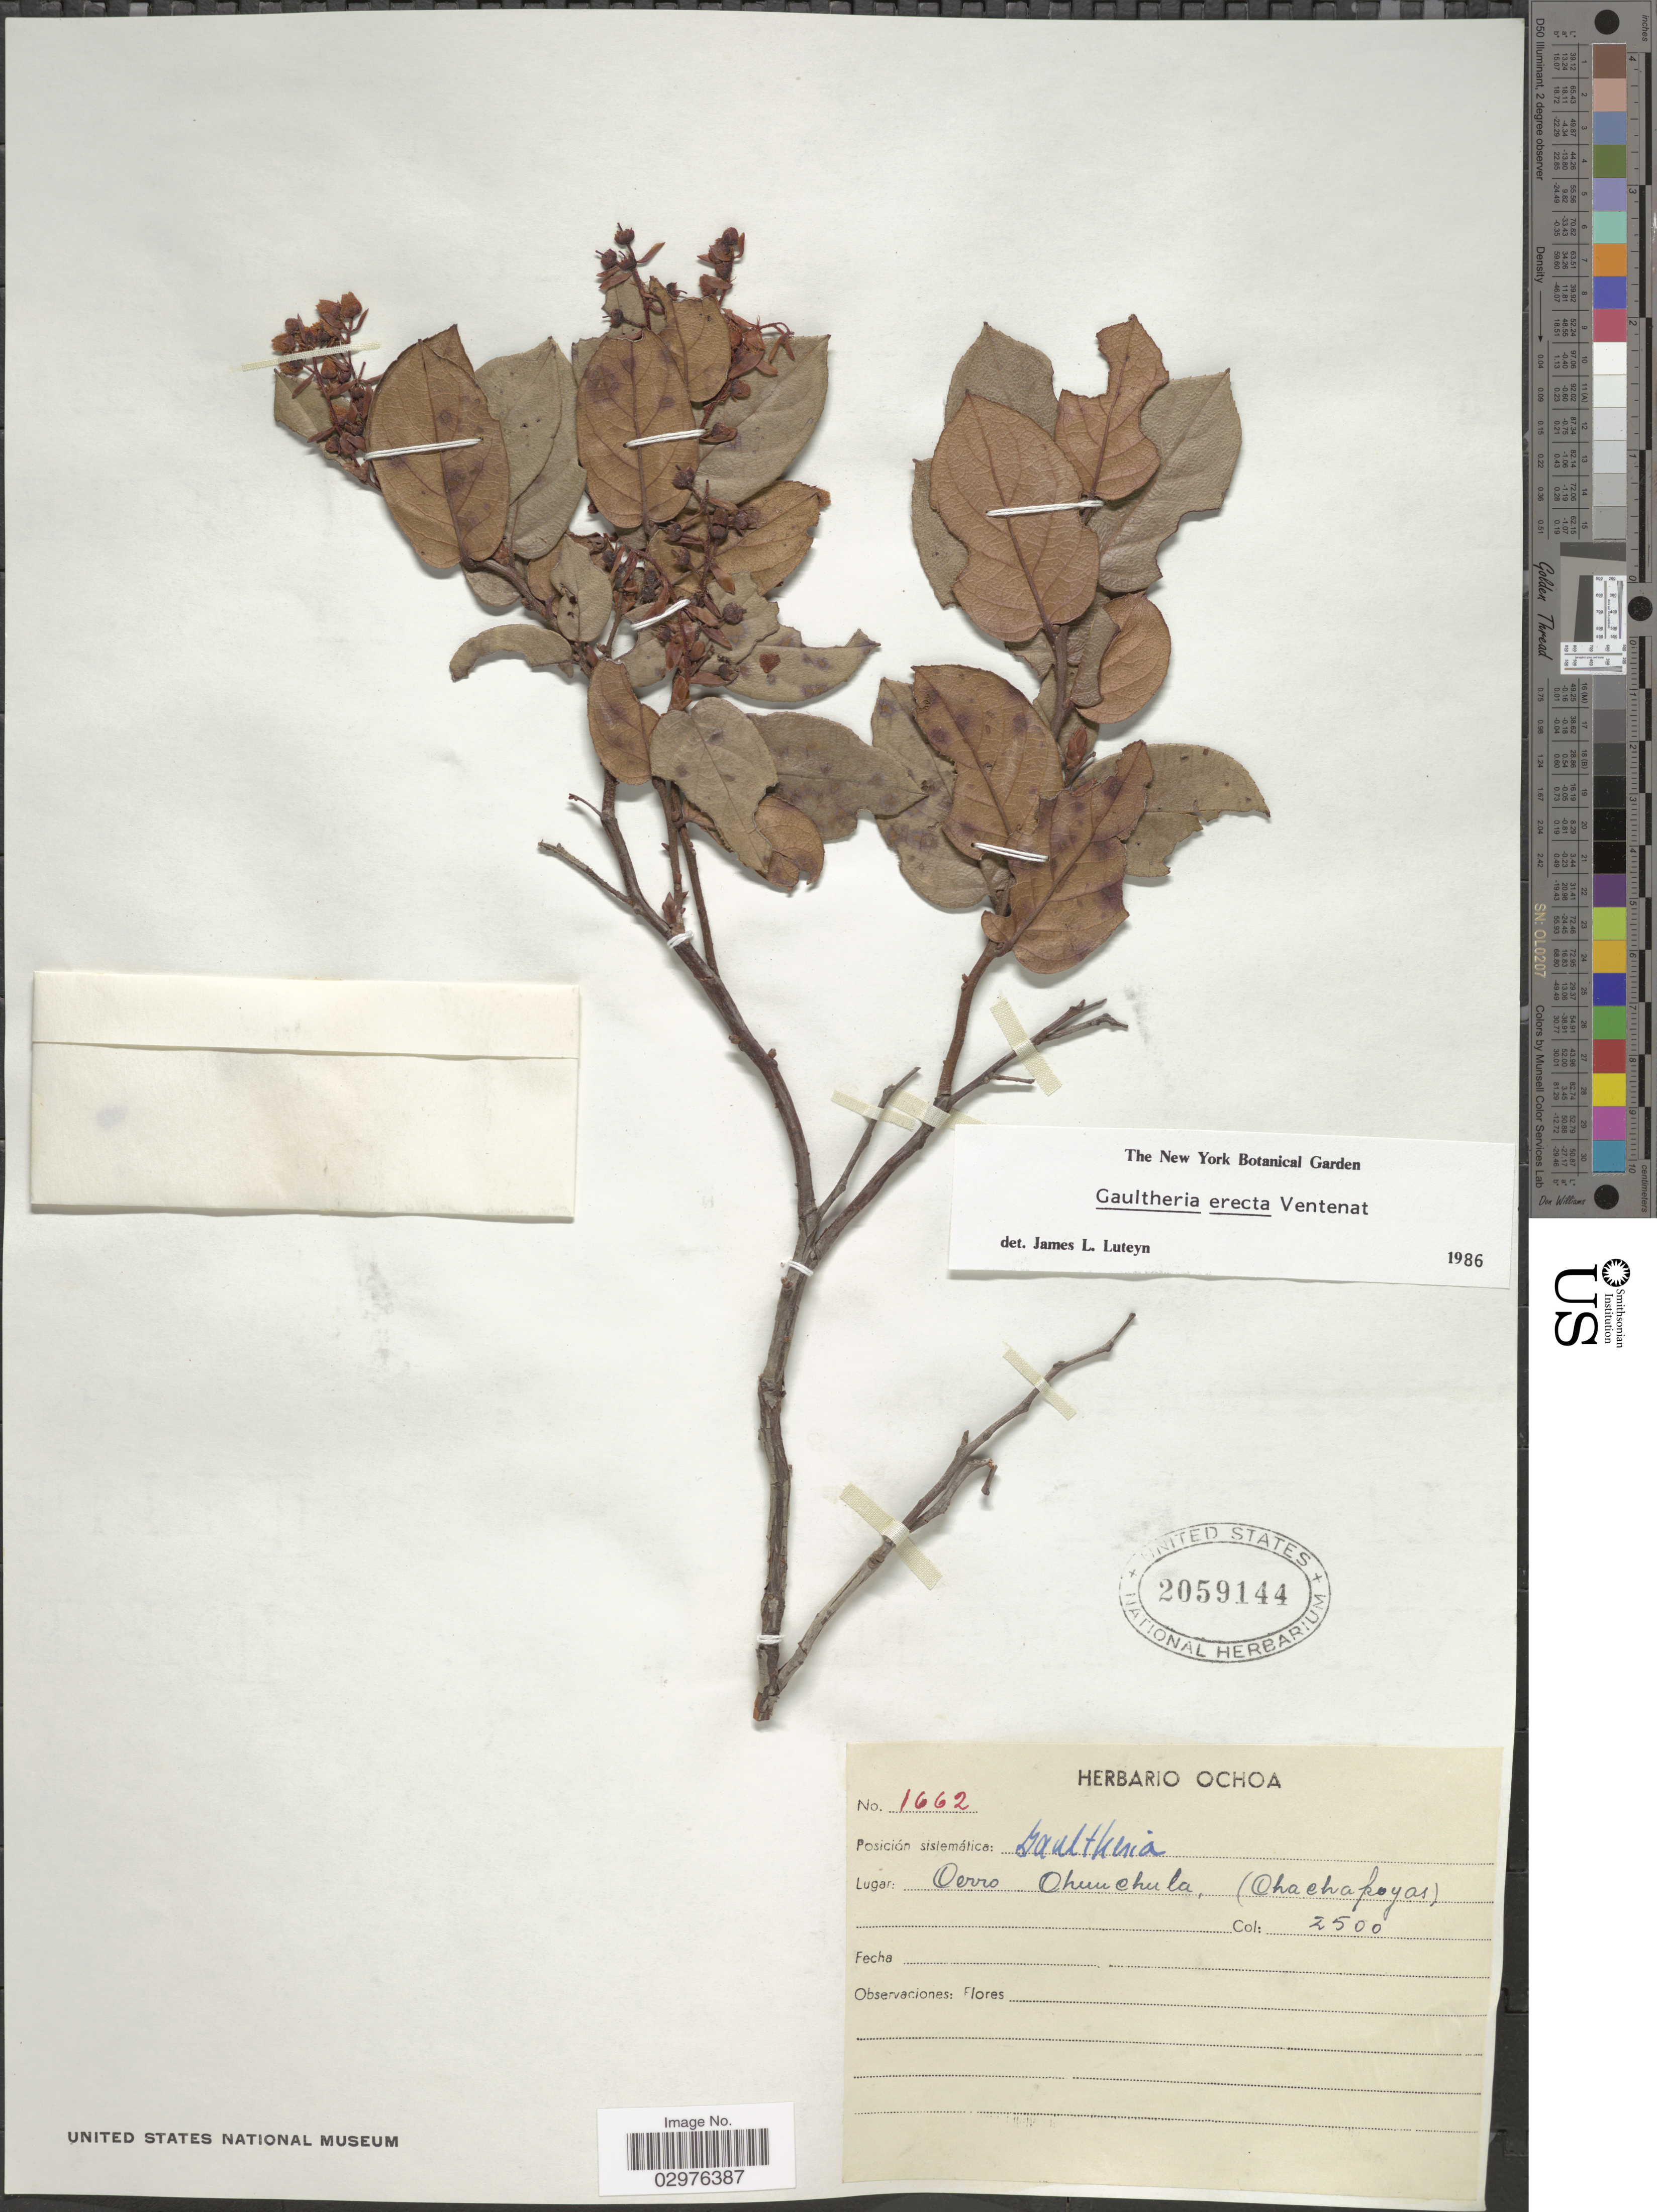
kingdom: Plantae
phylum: Tracheophyta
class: Magnoliopsida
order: Ericales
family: Ericaceae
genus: Gaultheria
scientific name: Gaultheria erecta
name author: Vent.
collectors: ex herb. Ochoa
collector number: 1662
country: Peru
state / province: Amazonas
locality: Cerro Chunchula, (Chachapoyas).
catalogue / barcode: US 2059144